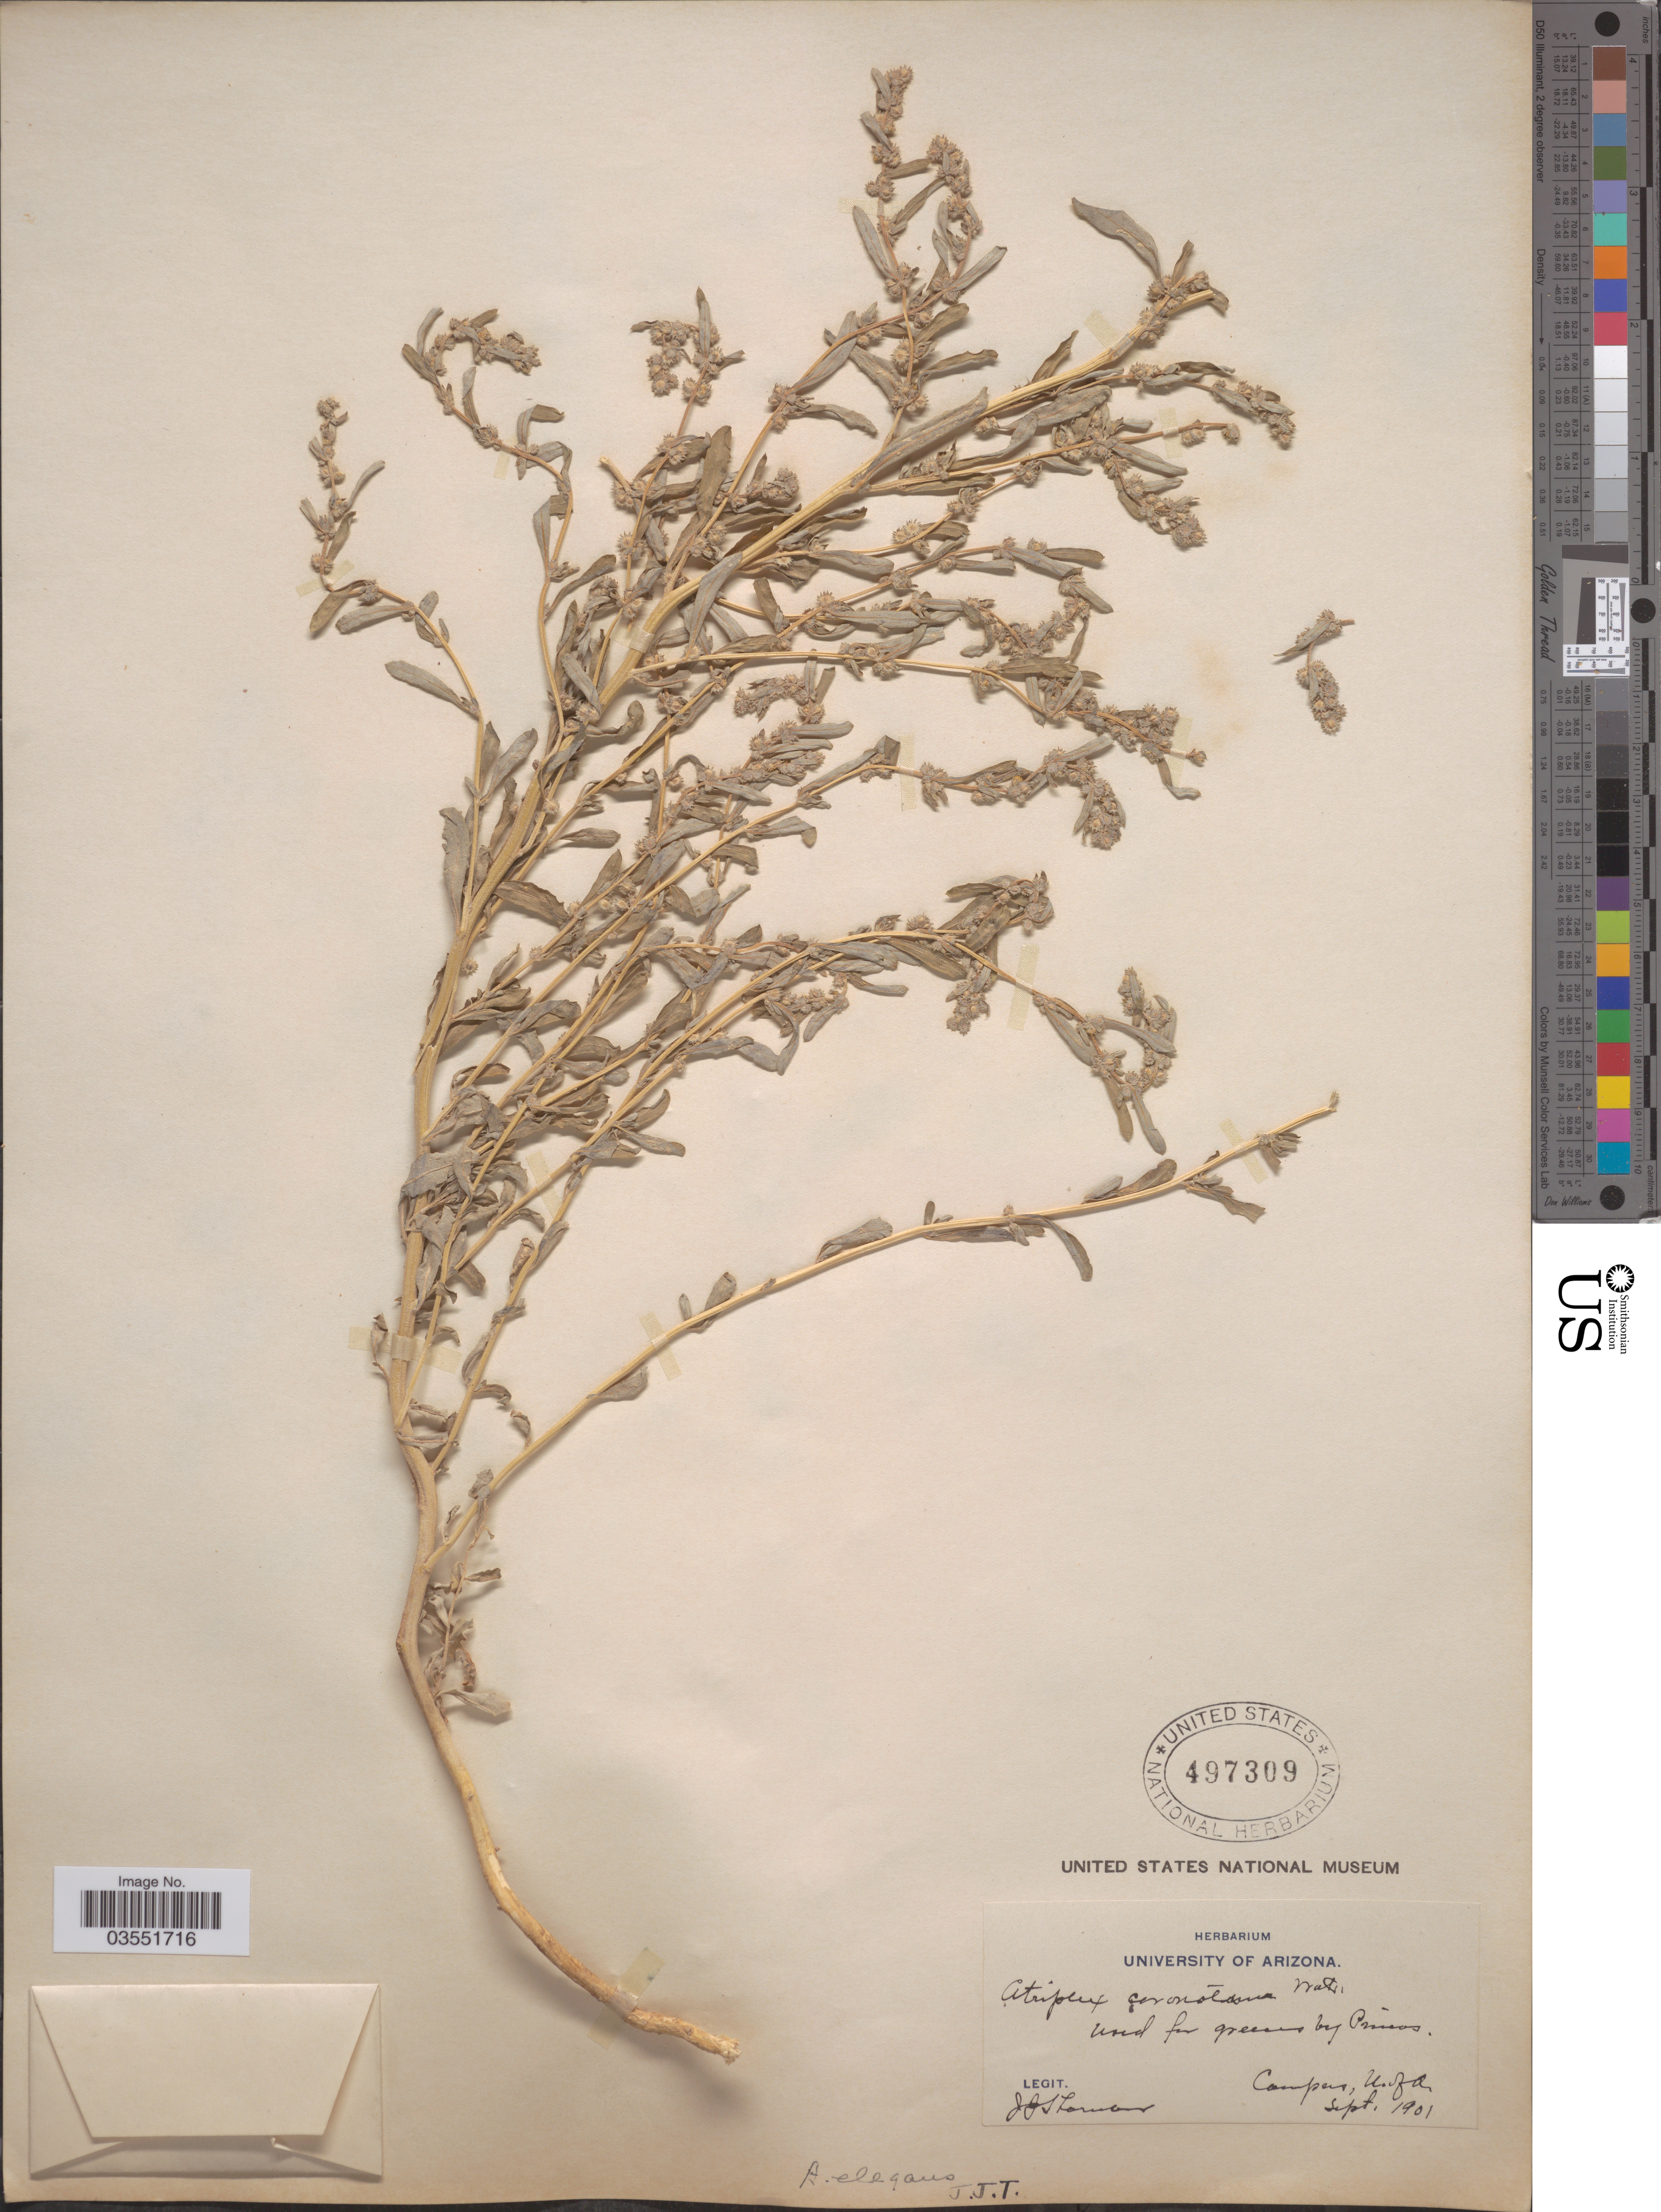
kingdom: Plantae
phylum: Tracheophyta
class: Magnoliopsida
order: Caryophyllales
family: Amaranthaceae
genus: Atriplex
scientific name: Atriplex elegans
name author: (Moq.) D. Dietr.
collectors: J. Thornber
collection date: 1901-09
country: United States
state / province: Arizona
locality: Campus, U. of A.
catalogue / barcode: US 497309